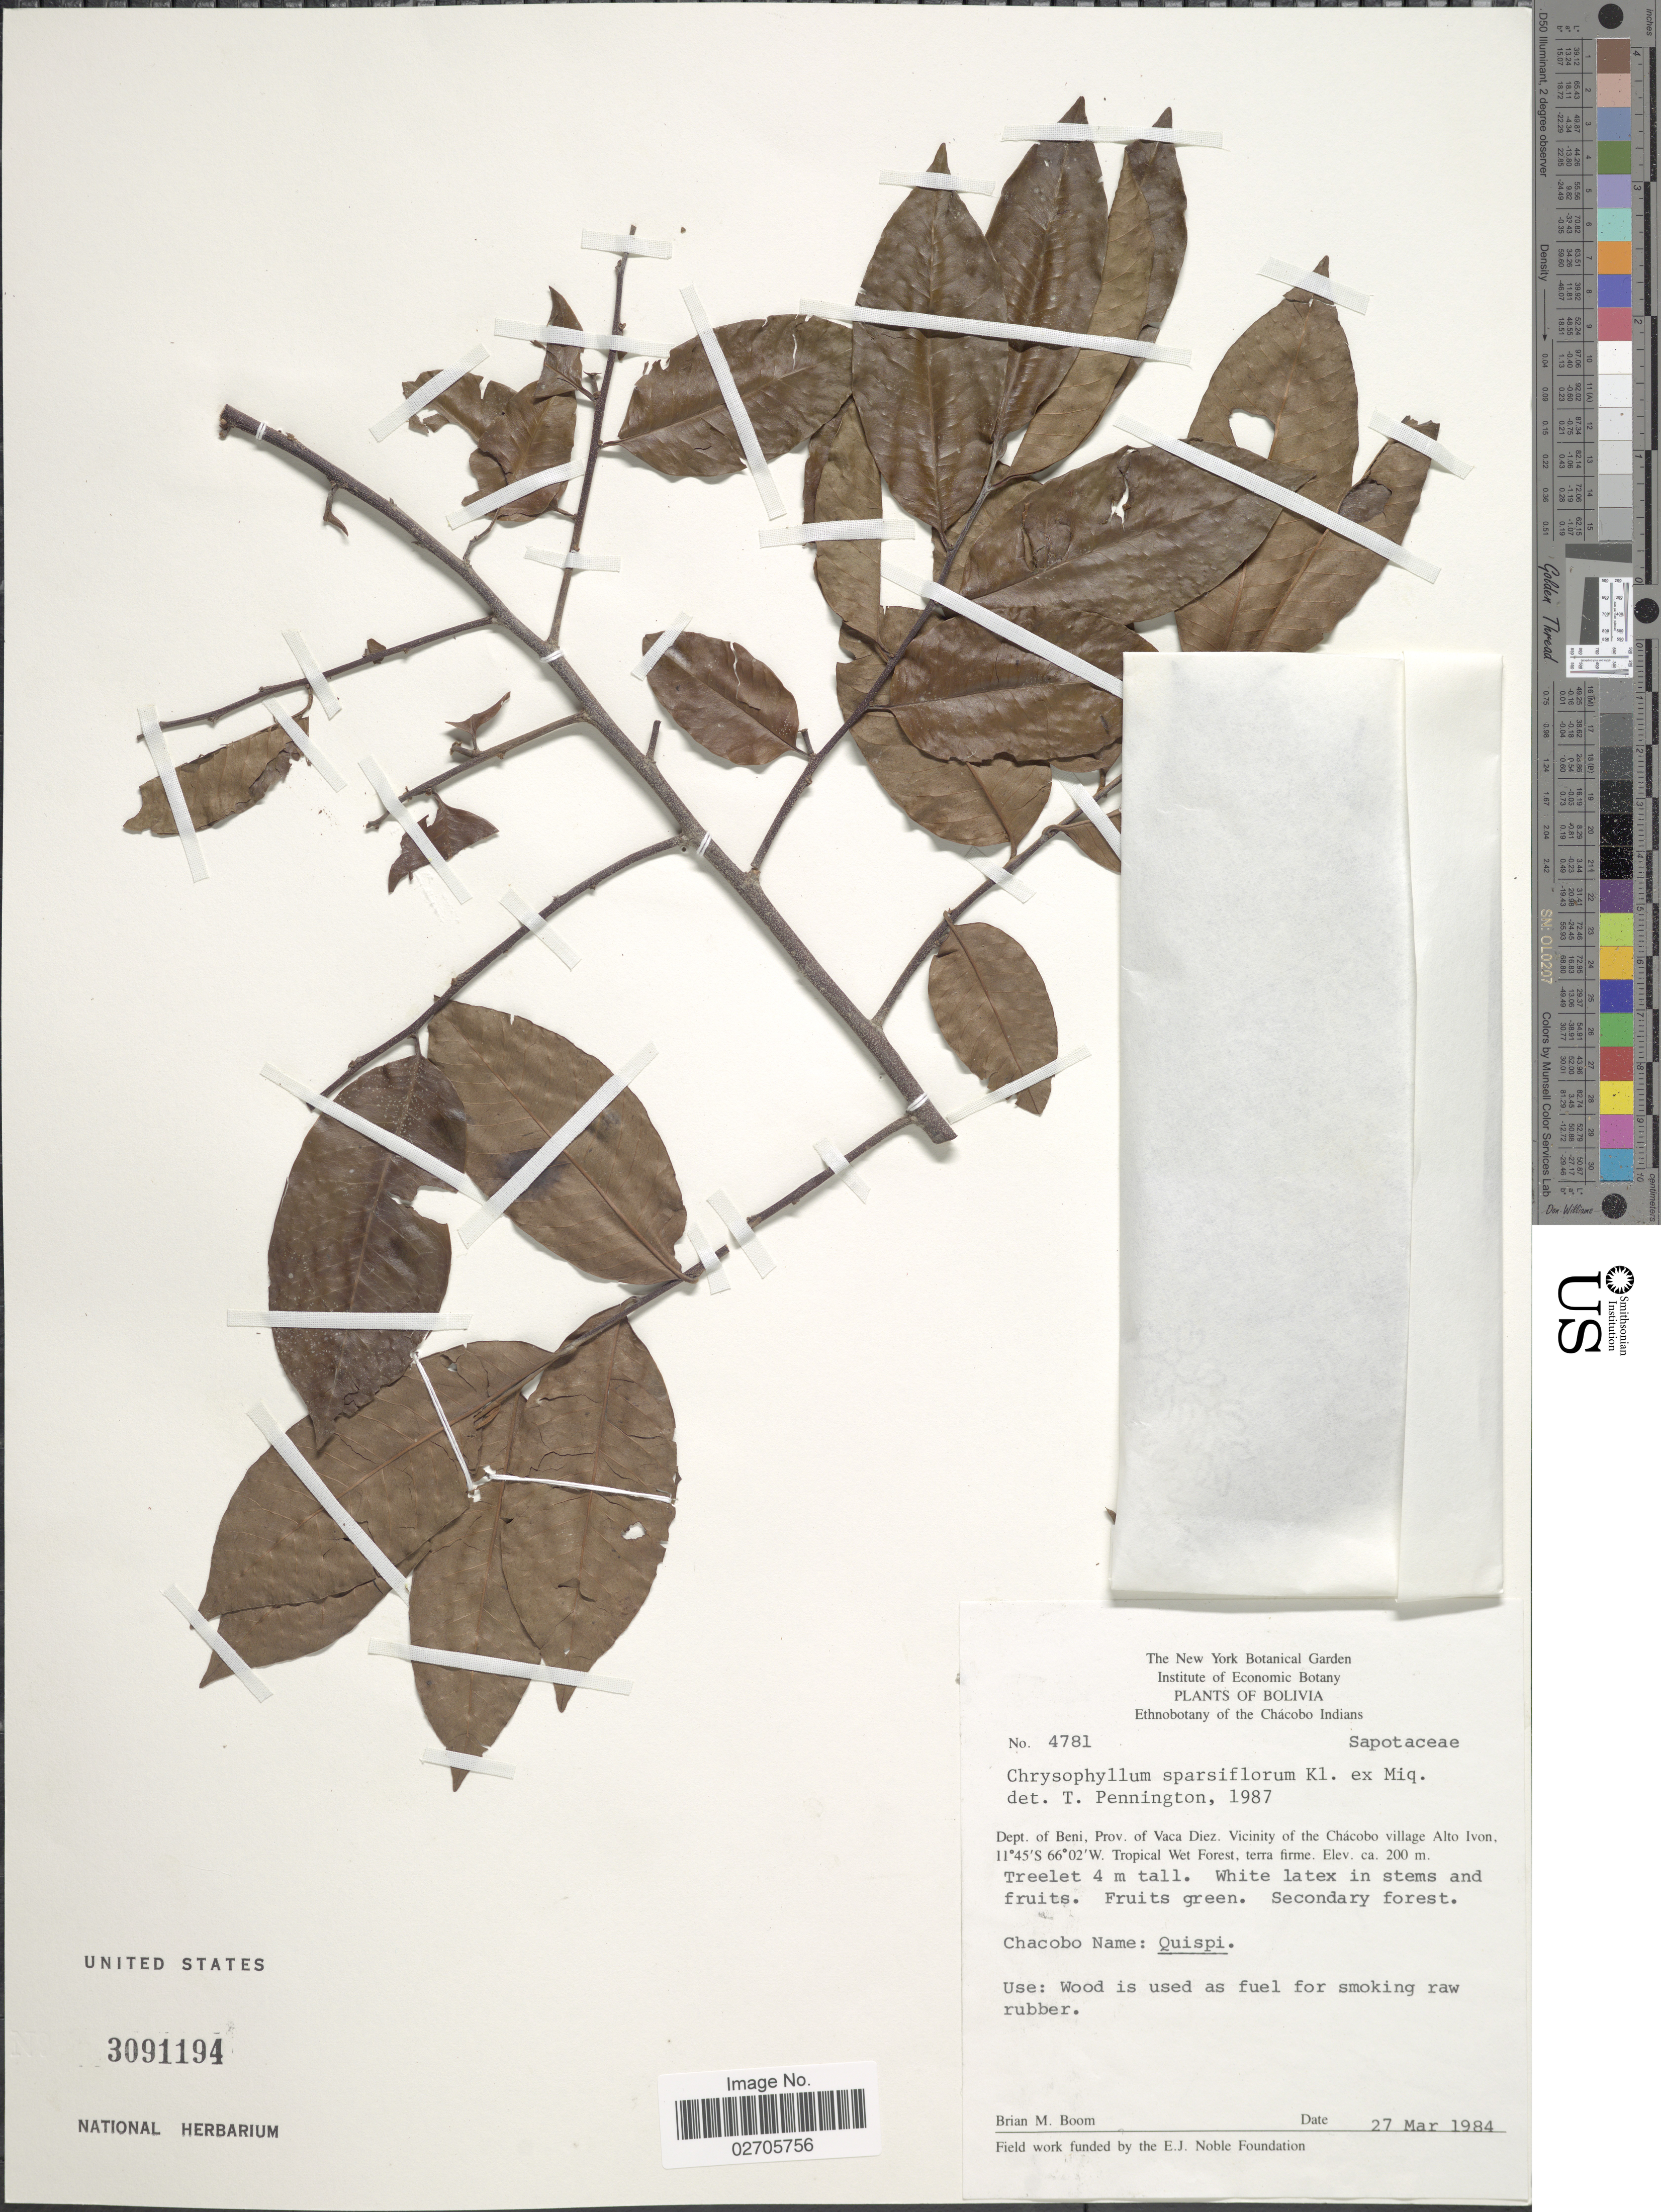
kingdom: Plantae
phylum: Tracheophyta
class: Magnoliopsida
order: Ericales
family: Sapotaceae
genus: Chrysophyllum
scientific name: Chrysophyllum sparsiflorum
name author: Klotzsch ex Miq.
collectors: B. M. Boom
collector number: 4781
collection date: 1984-03-27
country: Bolivia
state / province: Beni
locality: Ethnobotany of the Chácobo Indians, Dept. of Beni, Prov. of Vaca Diez. Vicinity of the Chácobo village Alto Ivon. Tropical Wet forest, terra firme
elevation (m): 200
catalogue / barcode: US 3091194